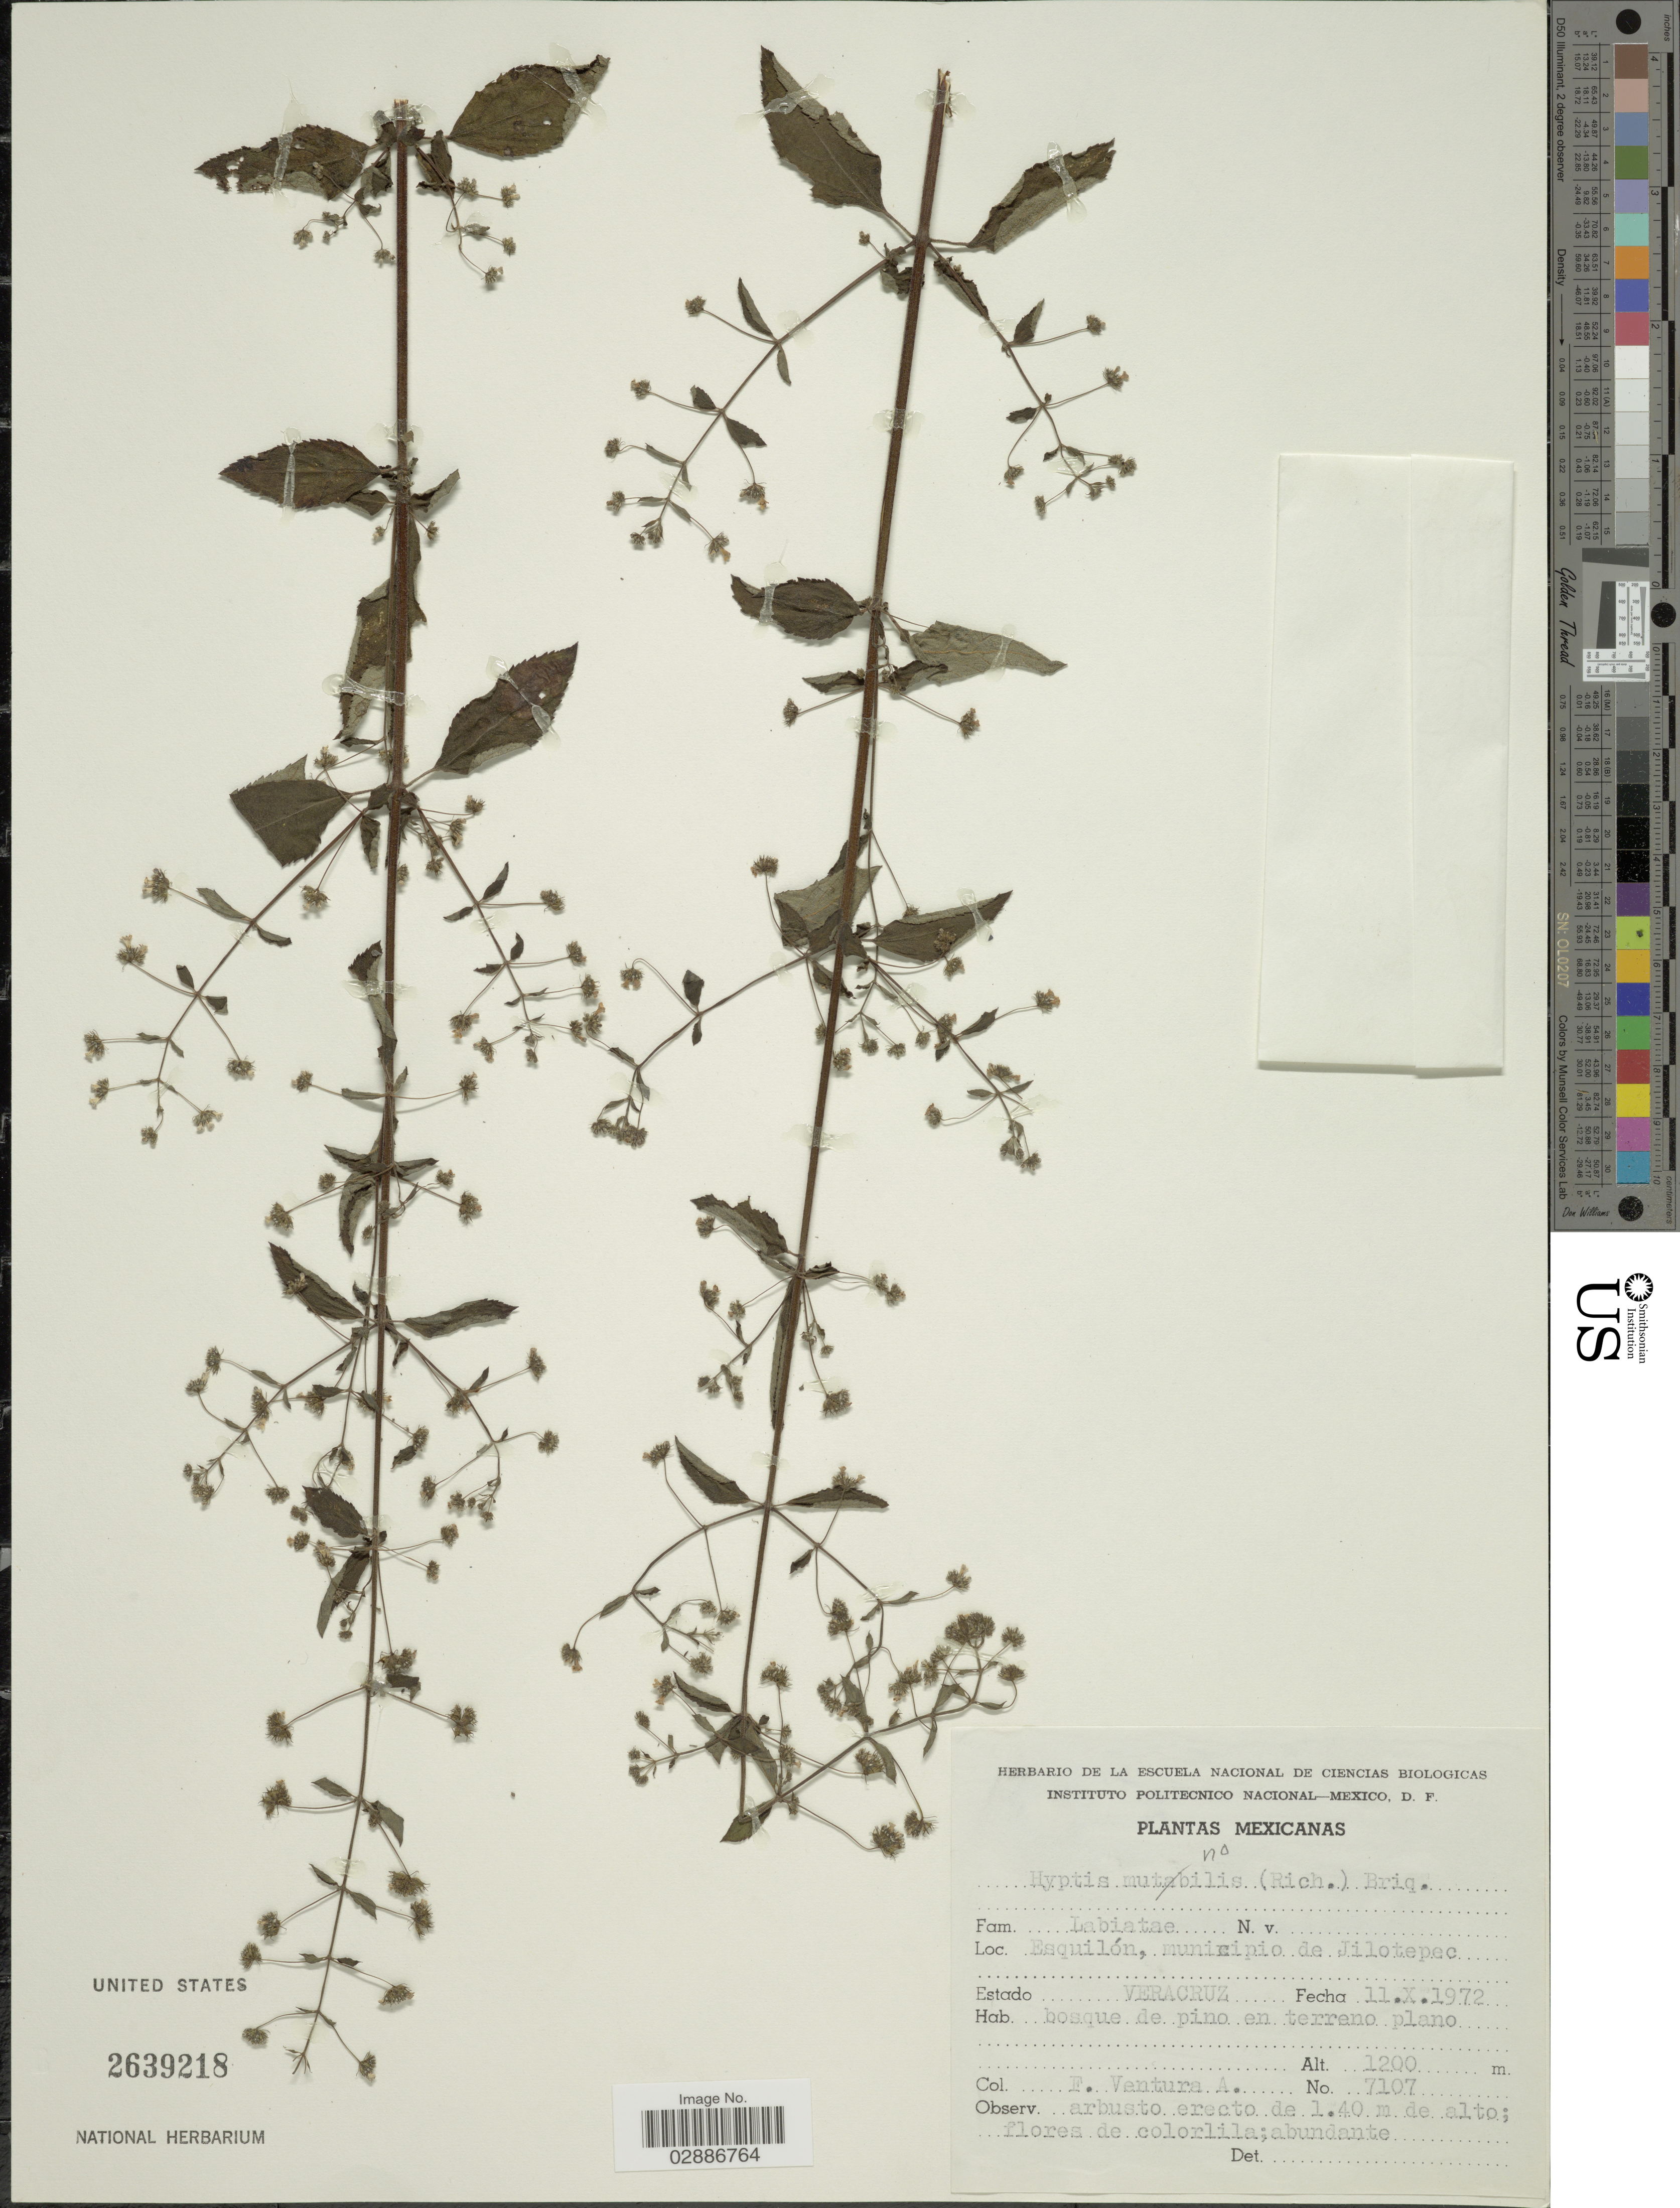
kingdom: Plantae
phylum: Tracheophyta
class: Magnoliopsida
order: Lamiales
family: Lamiaceae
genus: Cantinoa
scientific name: Cantinoa sp.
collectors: F. Ventura A.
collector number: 7107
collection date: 1972-10-11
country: Mexico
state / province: Veracruz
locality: Esquilón, municipio de Jilotepec. Estado Veracruz.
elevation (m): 1200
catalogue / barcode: US 2639218